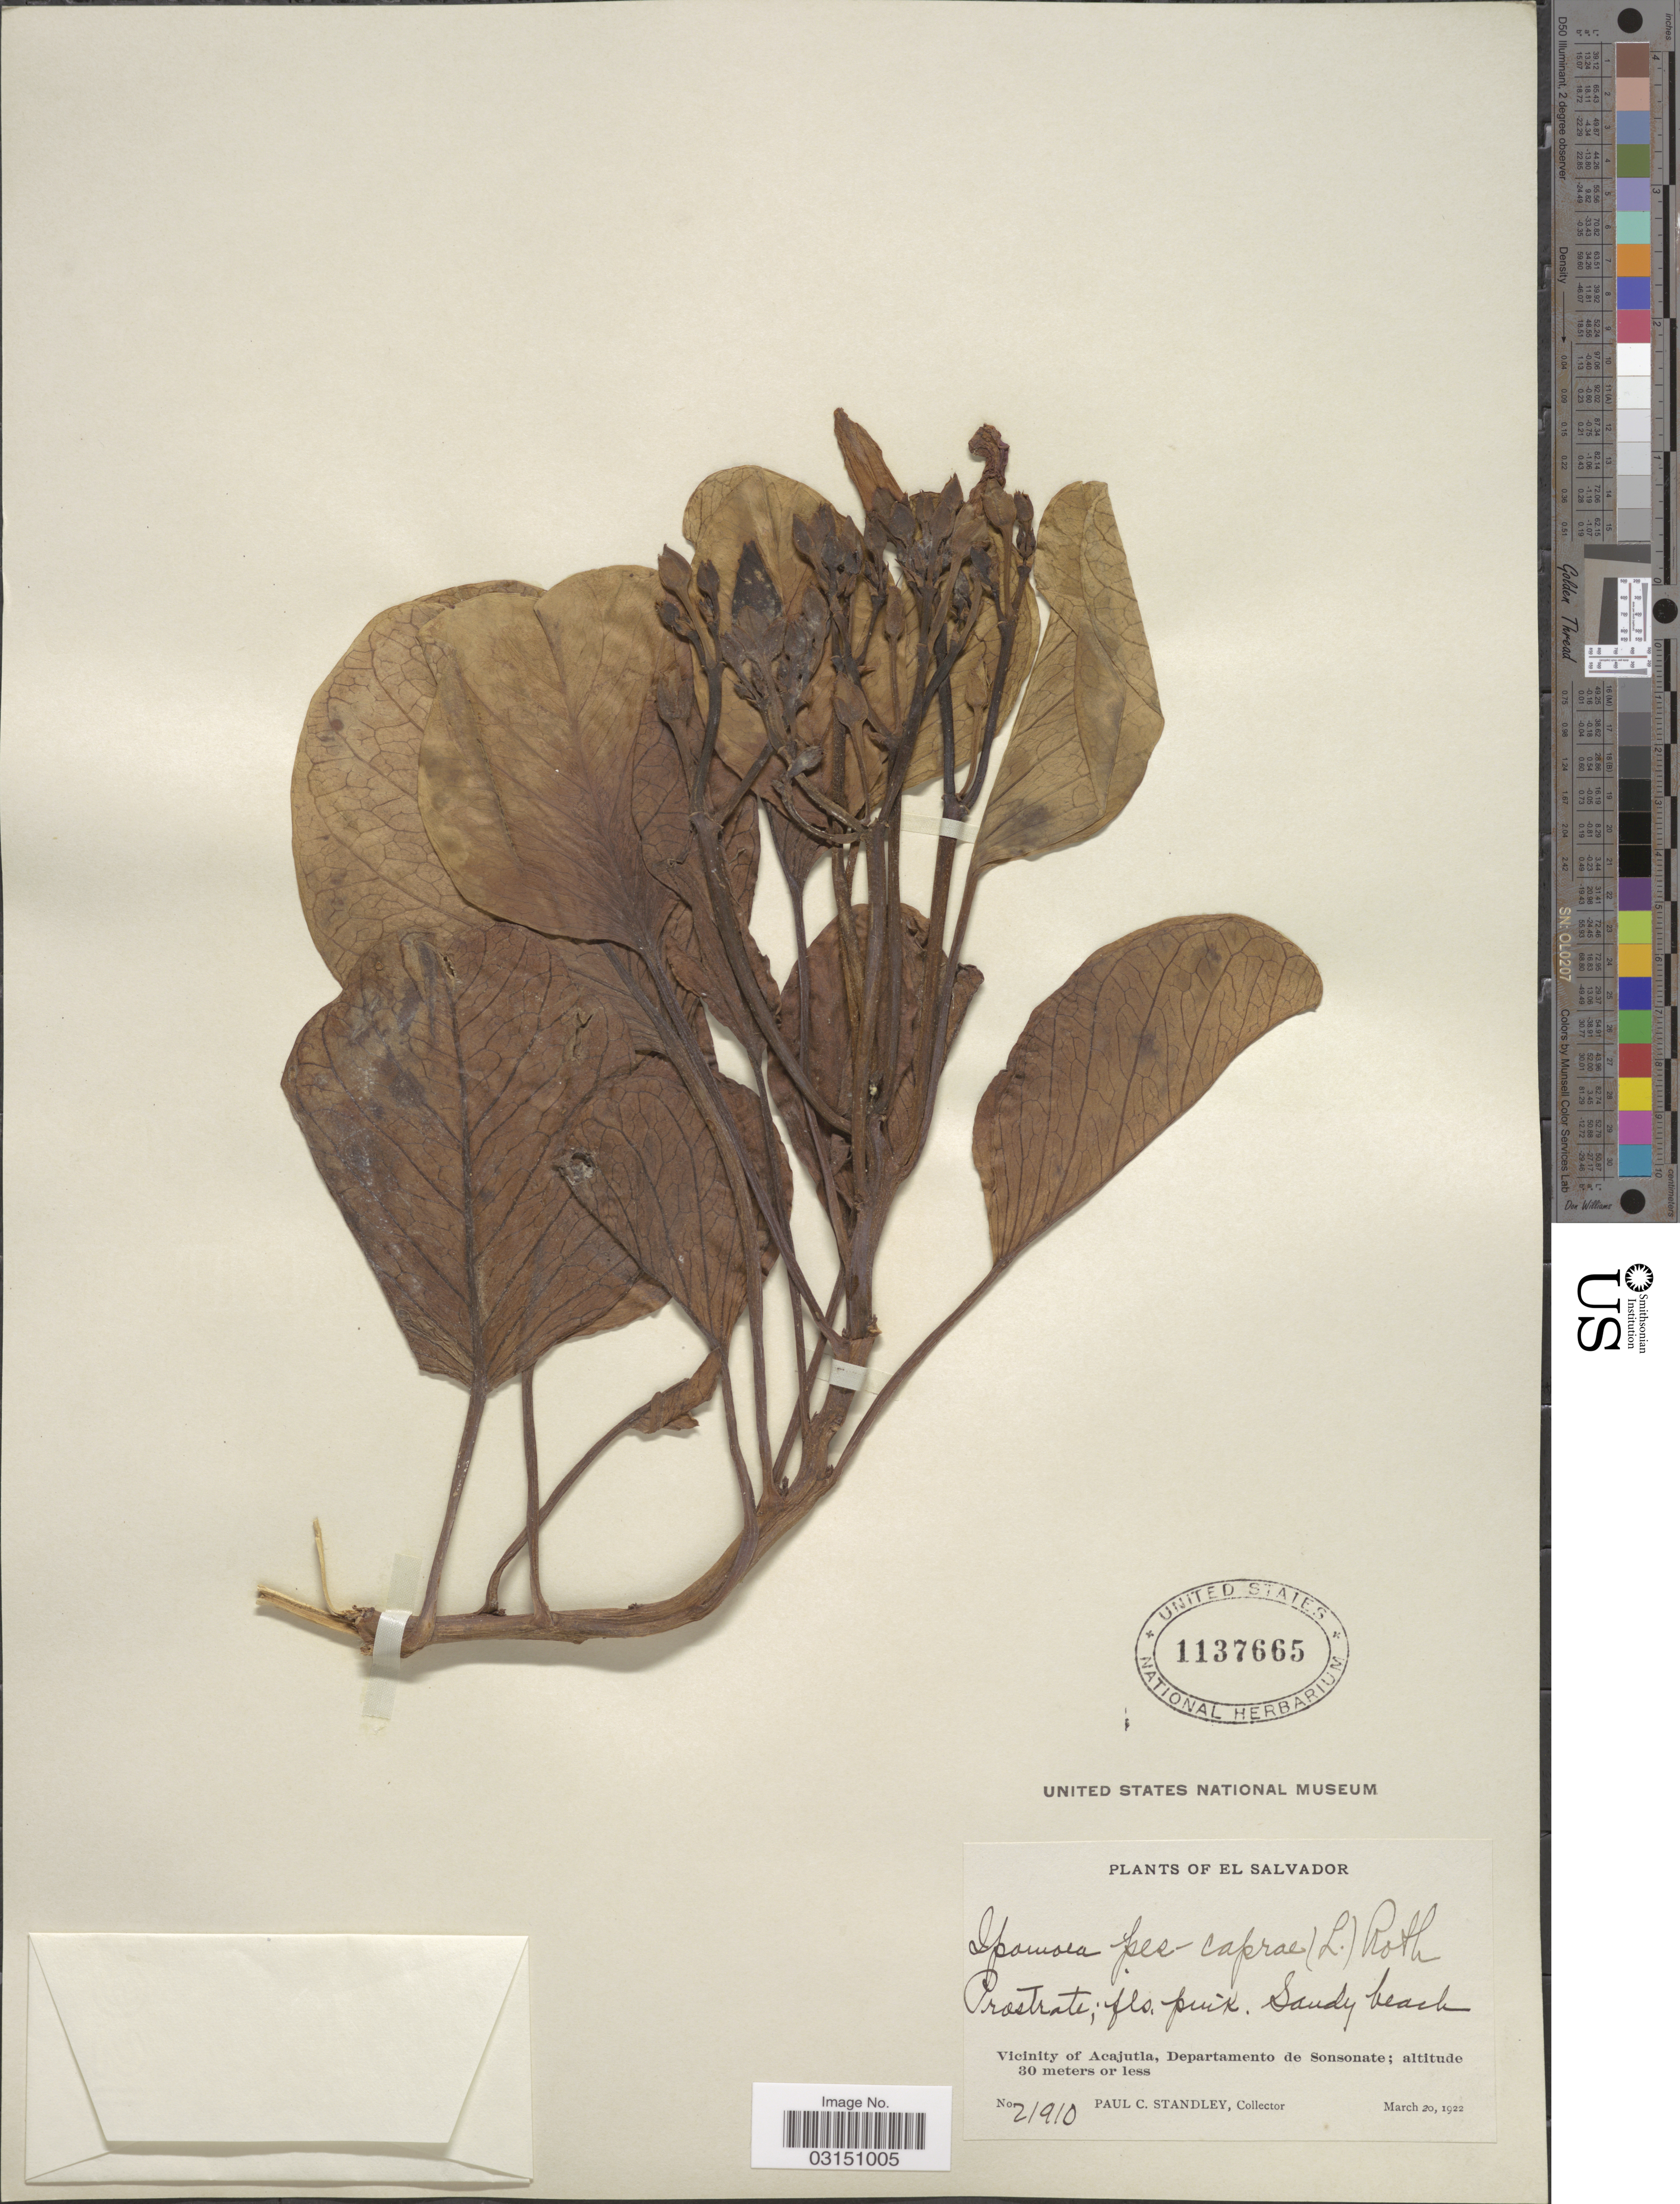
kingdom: Plantae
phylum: Tracheophyta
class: Magnoliopsida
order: Solanales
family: Convolvulaceae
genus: Ipomoea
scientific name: Ipomoea pes-caprae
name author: (L.) R. Br.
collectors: P. C. Standley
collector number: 21910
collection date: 1922-03-20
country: El Salvador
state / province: Sonsonate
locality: Vicinity of Acajutla, Departamento de Sonsonate.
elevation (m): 30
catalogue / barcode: US 1137665